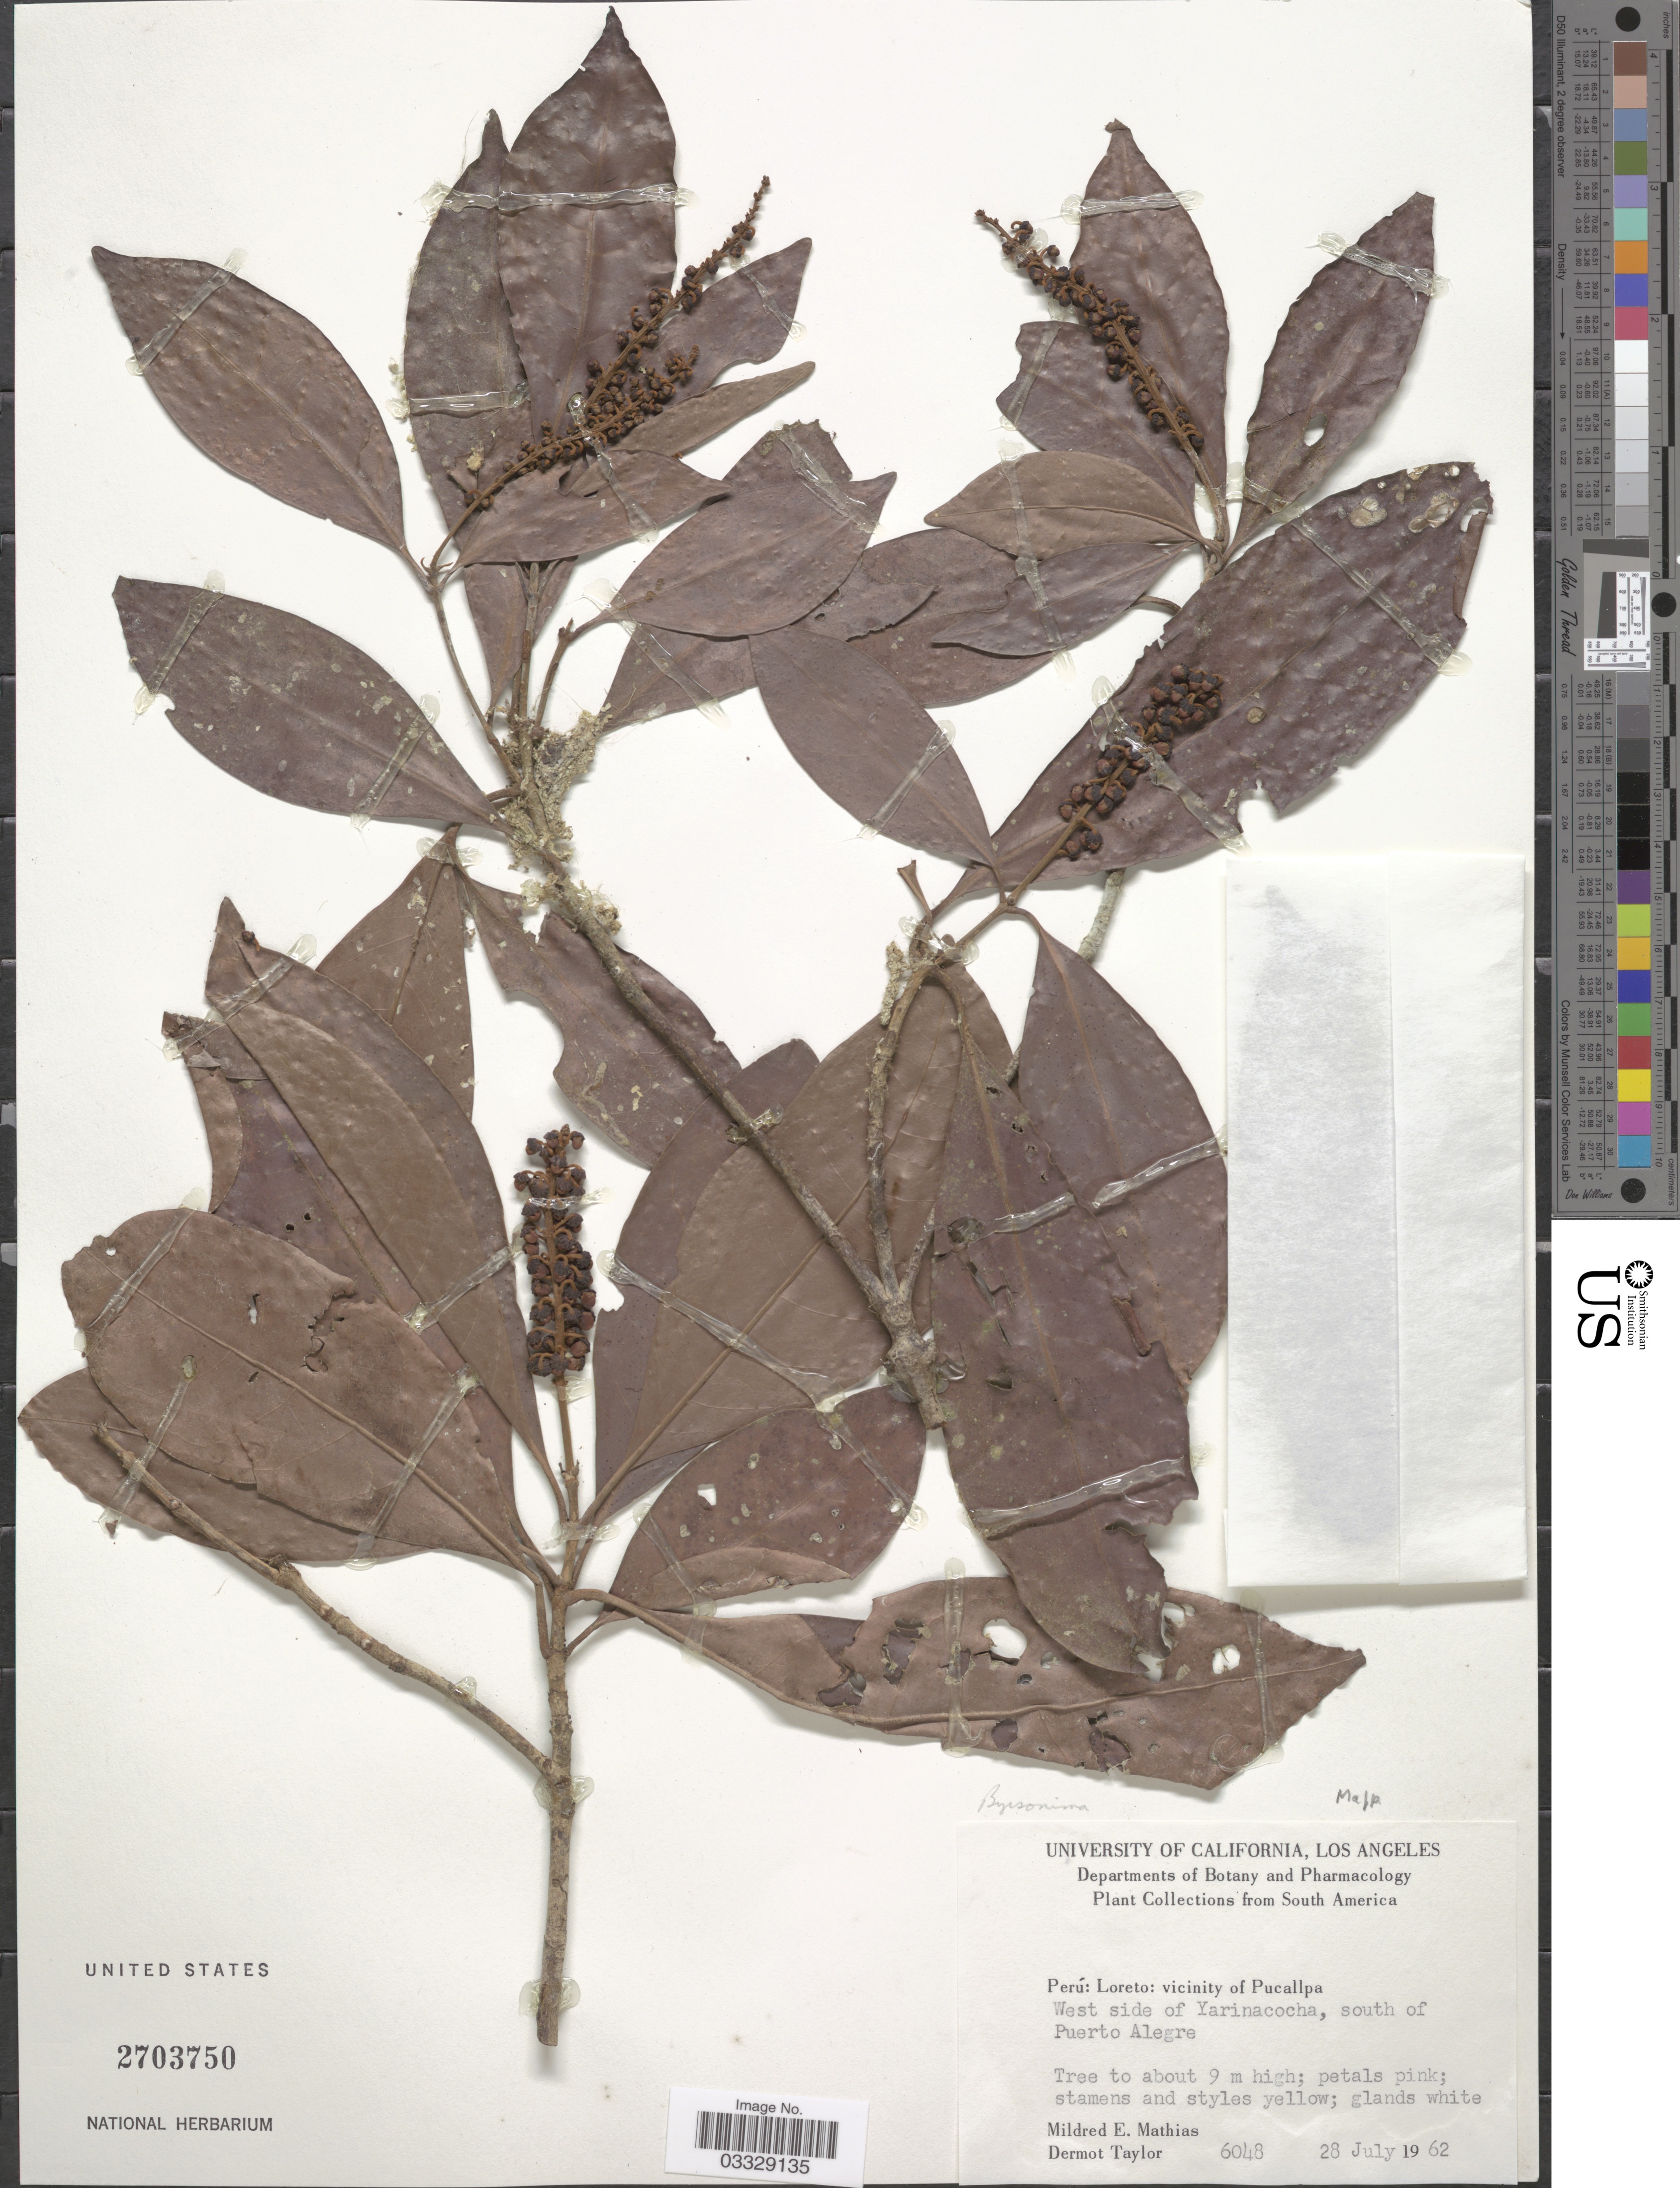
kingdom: Plantae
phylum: Tracheophyta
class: Magnoliopsida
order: Malpighiales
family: Malpighiaceae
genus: Byrsonima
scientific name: Byrsonima sp.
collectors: M. E. Mathias & D. Taylor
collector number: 6048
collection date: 1962-07-28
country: Peru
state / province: Loreto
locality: Vicinity of Pucallpa. West side of Yarinacocha, south of Puerto Alegre.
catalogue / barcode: US 2703750